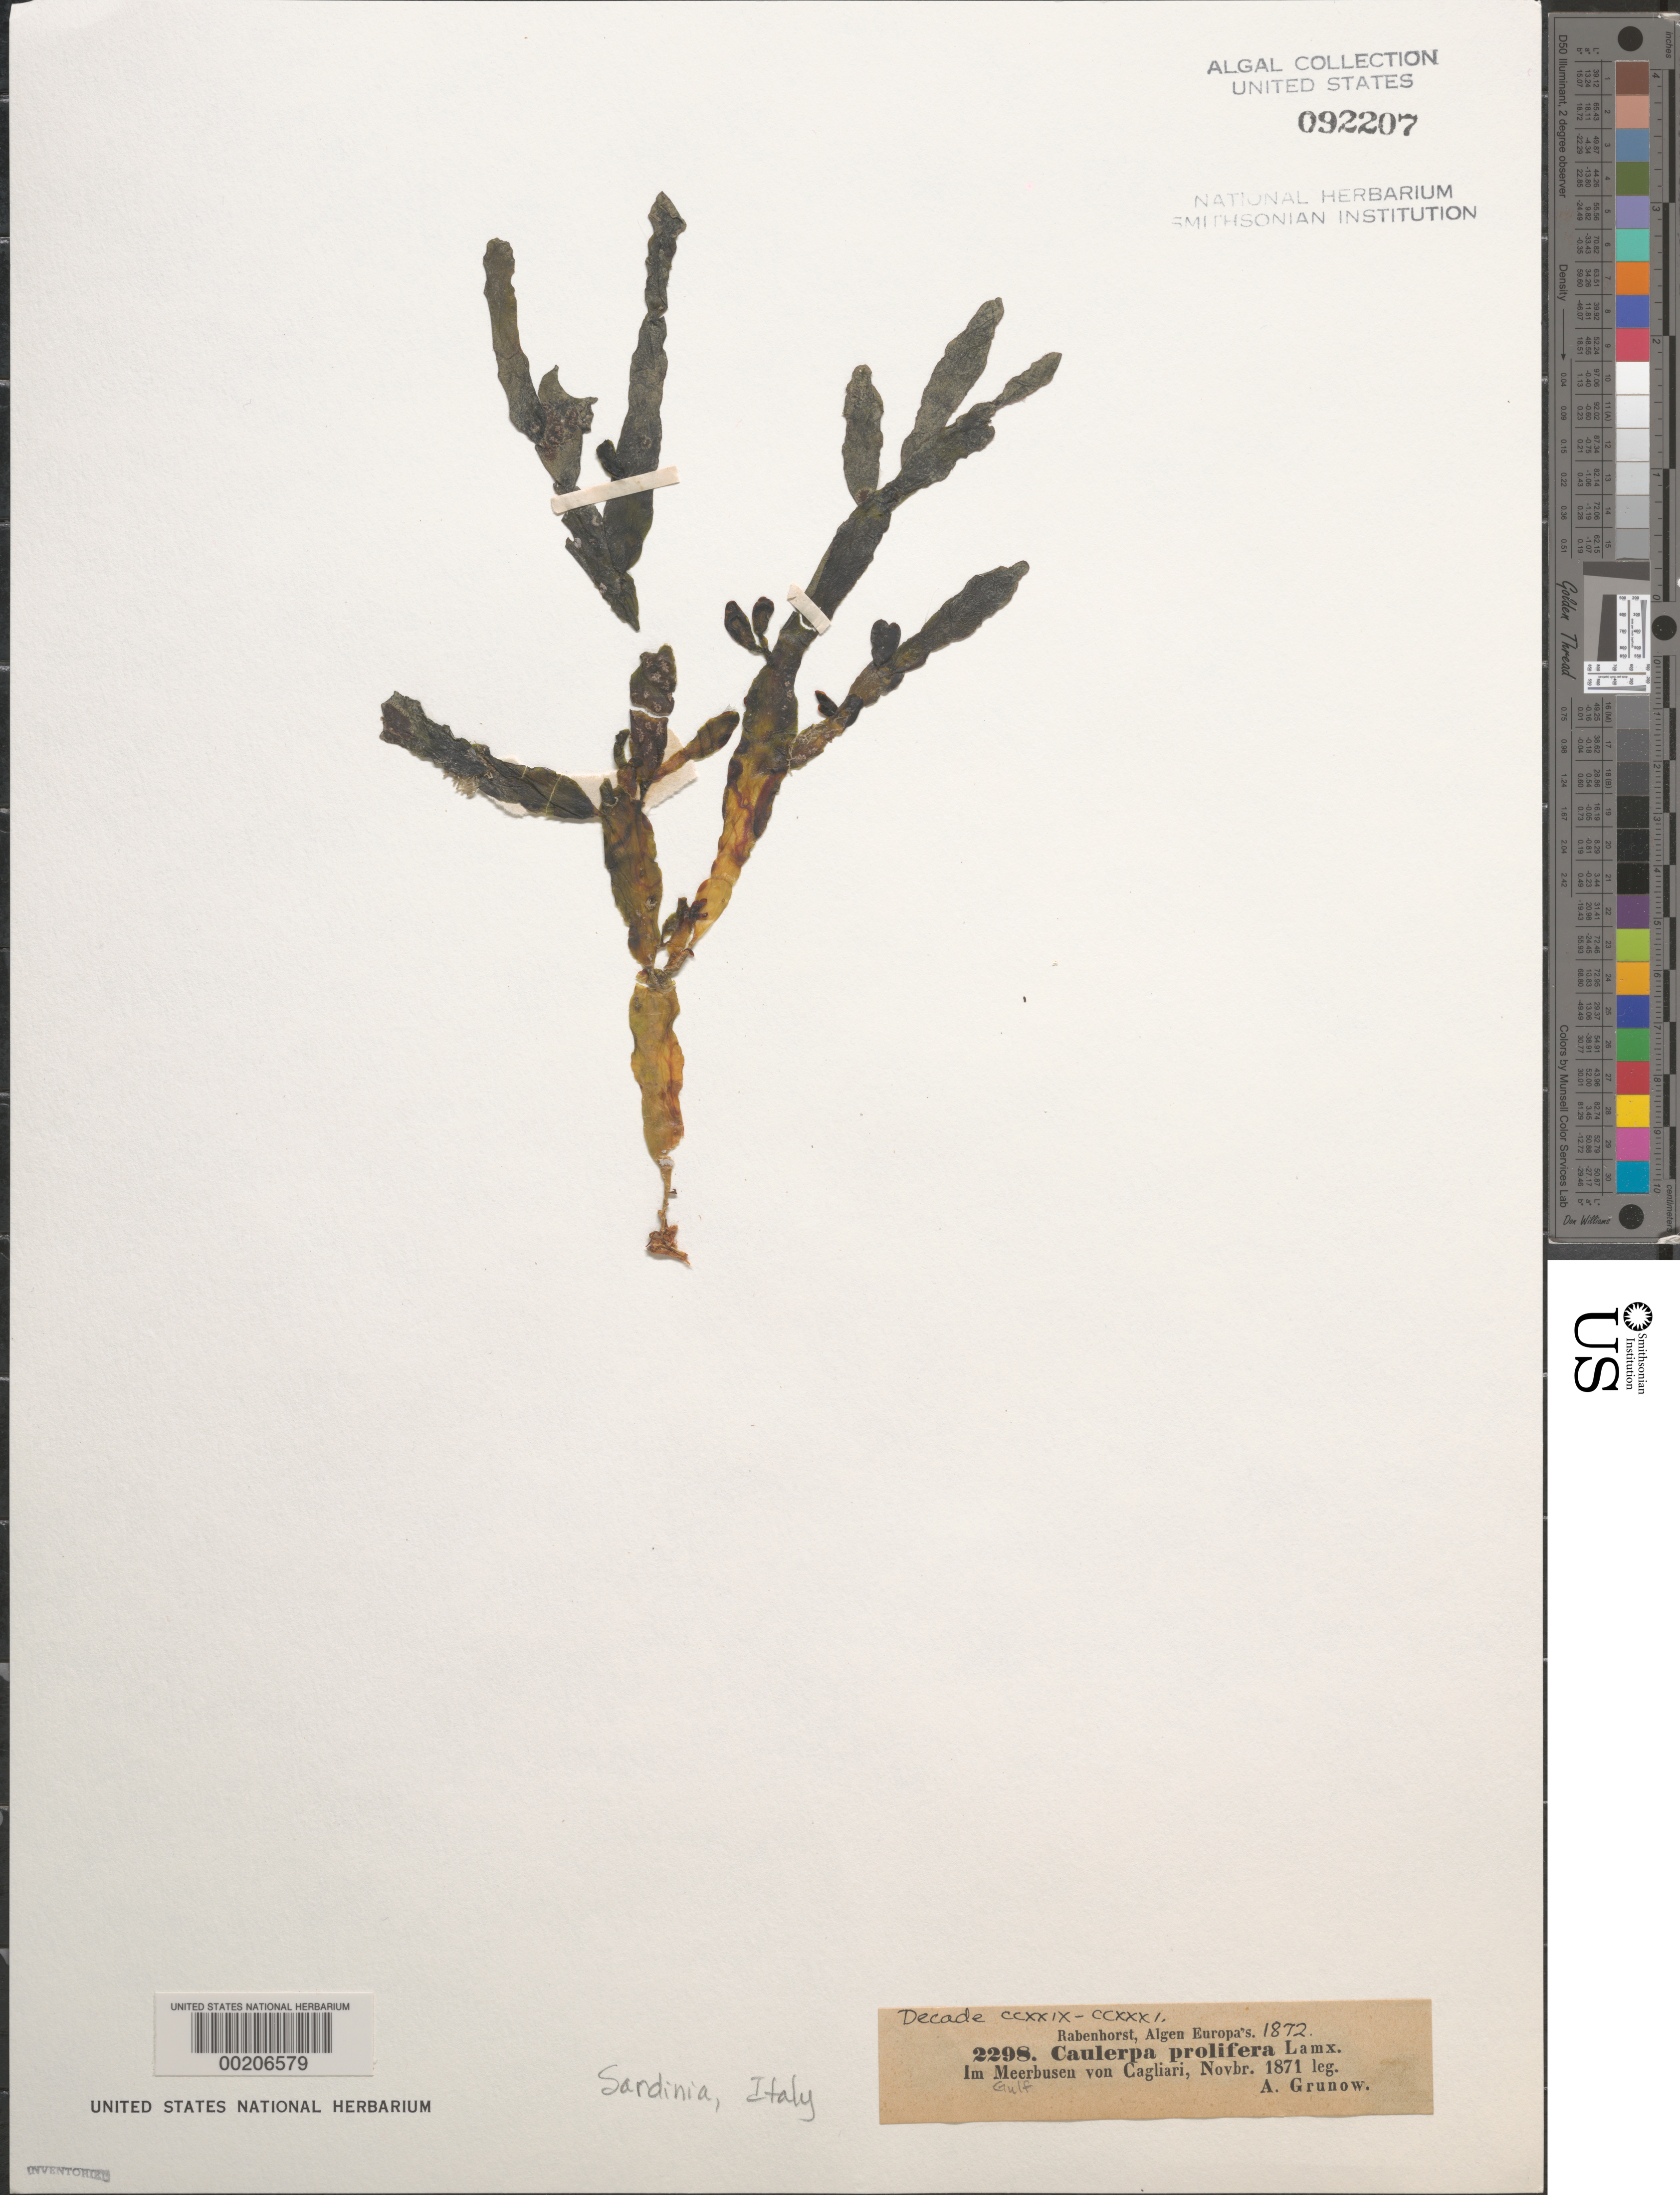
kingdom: Plantae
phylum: Chlorophyta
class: Ulvophyceae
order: Bryopsidales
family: Caulerpaceae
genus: Caulerpa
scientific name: Caulerpa prolifera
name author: (Forssk.) J.V.Lamouroux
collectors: A. Grunow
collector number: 2298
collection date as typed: Nov 1871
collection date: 1871-11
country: Italy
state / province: Sardegna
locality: Gulf of cagliari, (meerbusen von cagliari), cagliari province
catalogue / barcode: US 92207